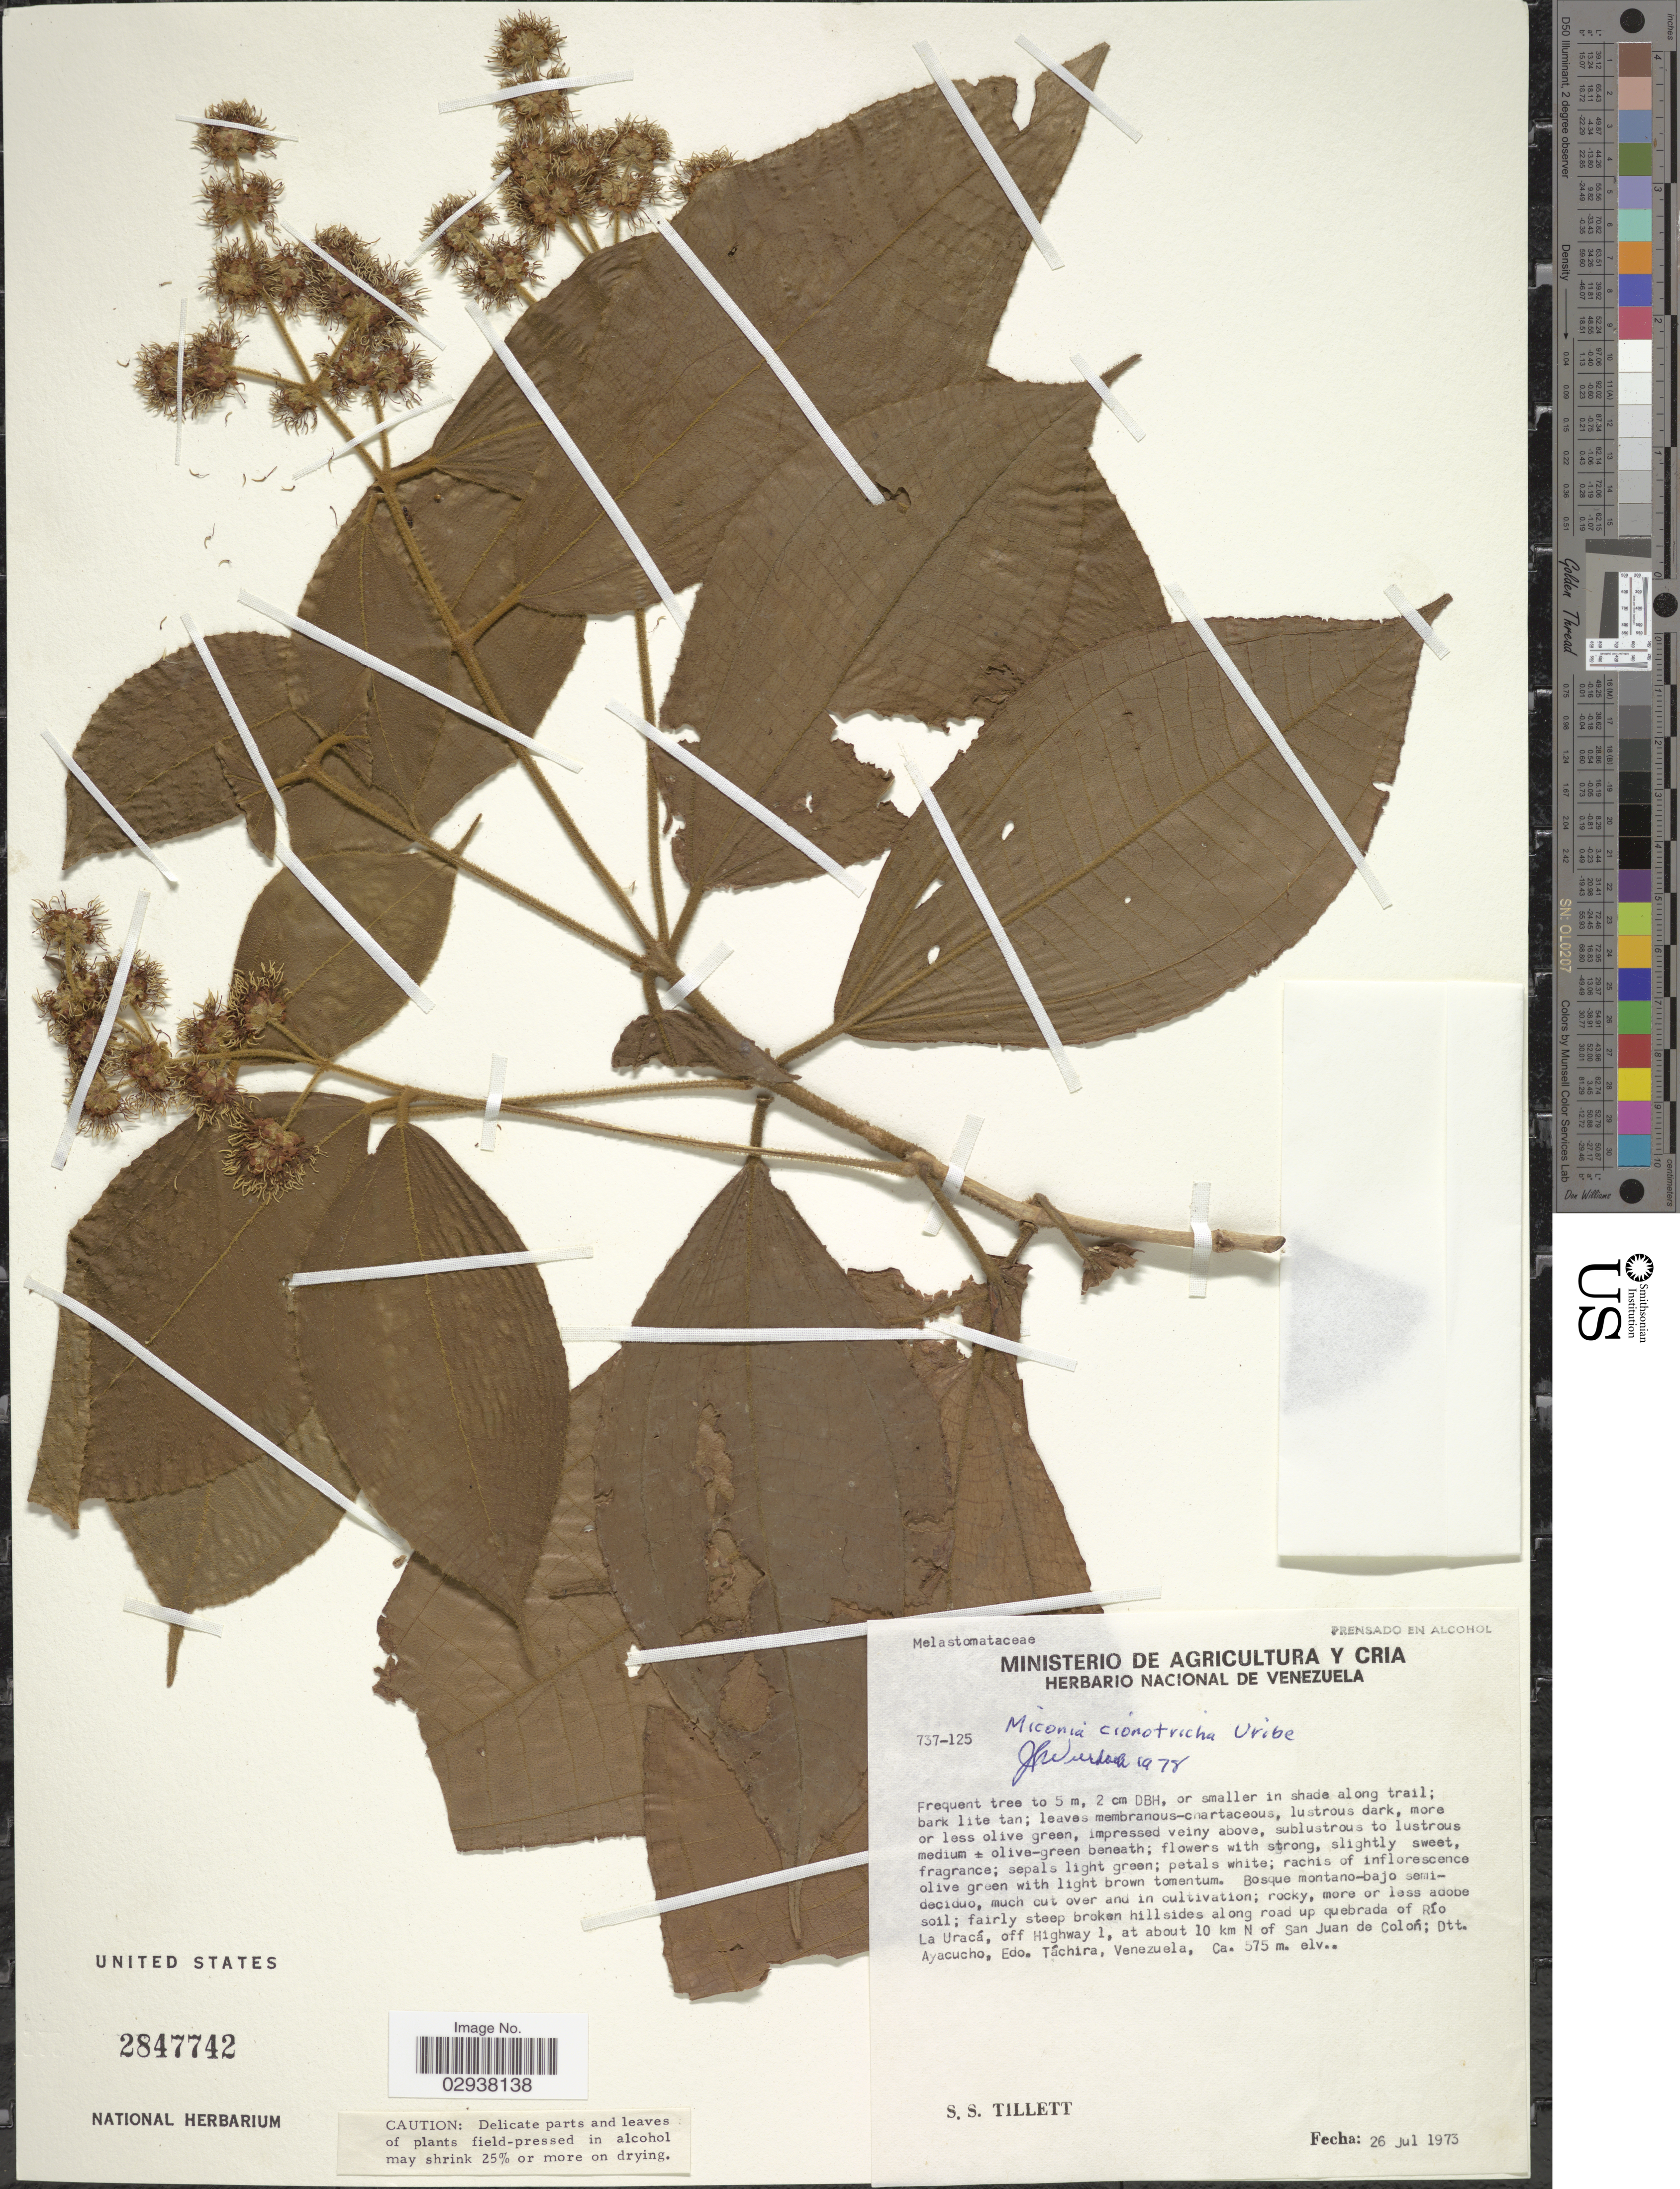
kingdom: Plantae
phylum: Tracheophyta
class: Magnoliopsida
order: Myrtales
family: Melastomataceae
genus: Miconia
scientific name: Miconia cionotricha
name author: L. Uribe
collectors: S. S. Tillett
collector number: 737-125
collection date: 1973-07-26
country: Venezuela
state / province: Tachira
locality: Fairy steep broken hillsides along road up quebrada of Río La Uracá, off Highway 1, at about 10 km N of San Juan de Colón; Dtt. Ayacucho, Edo. Táchira.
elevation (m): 575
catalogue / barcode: US 2847742